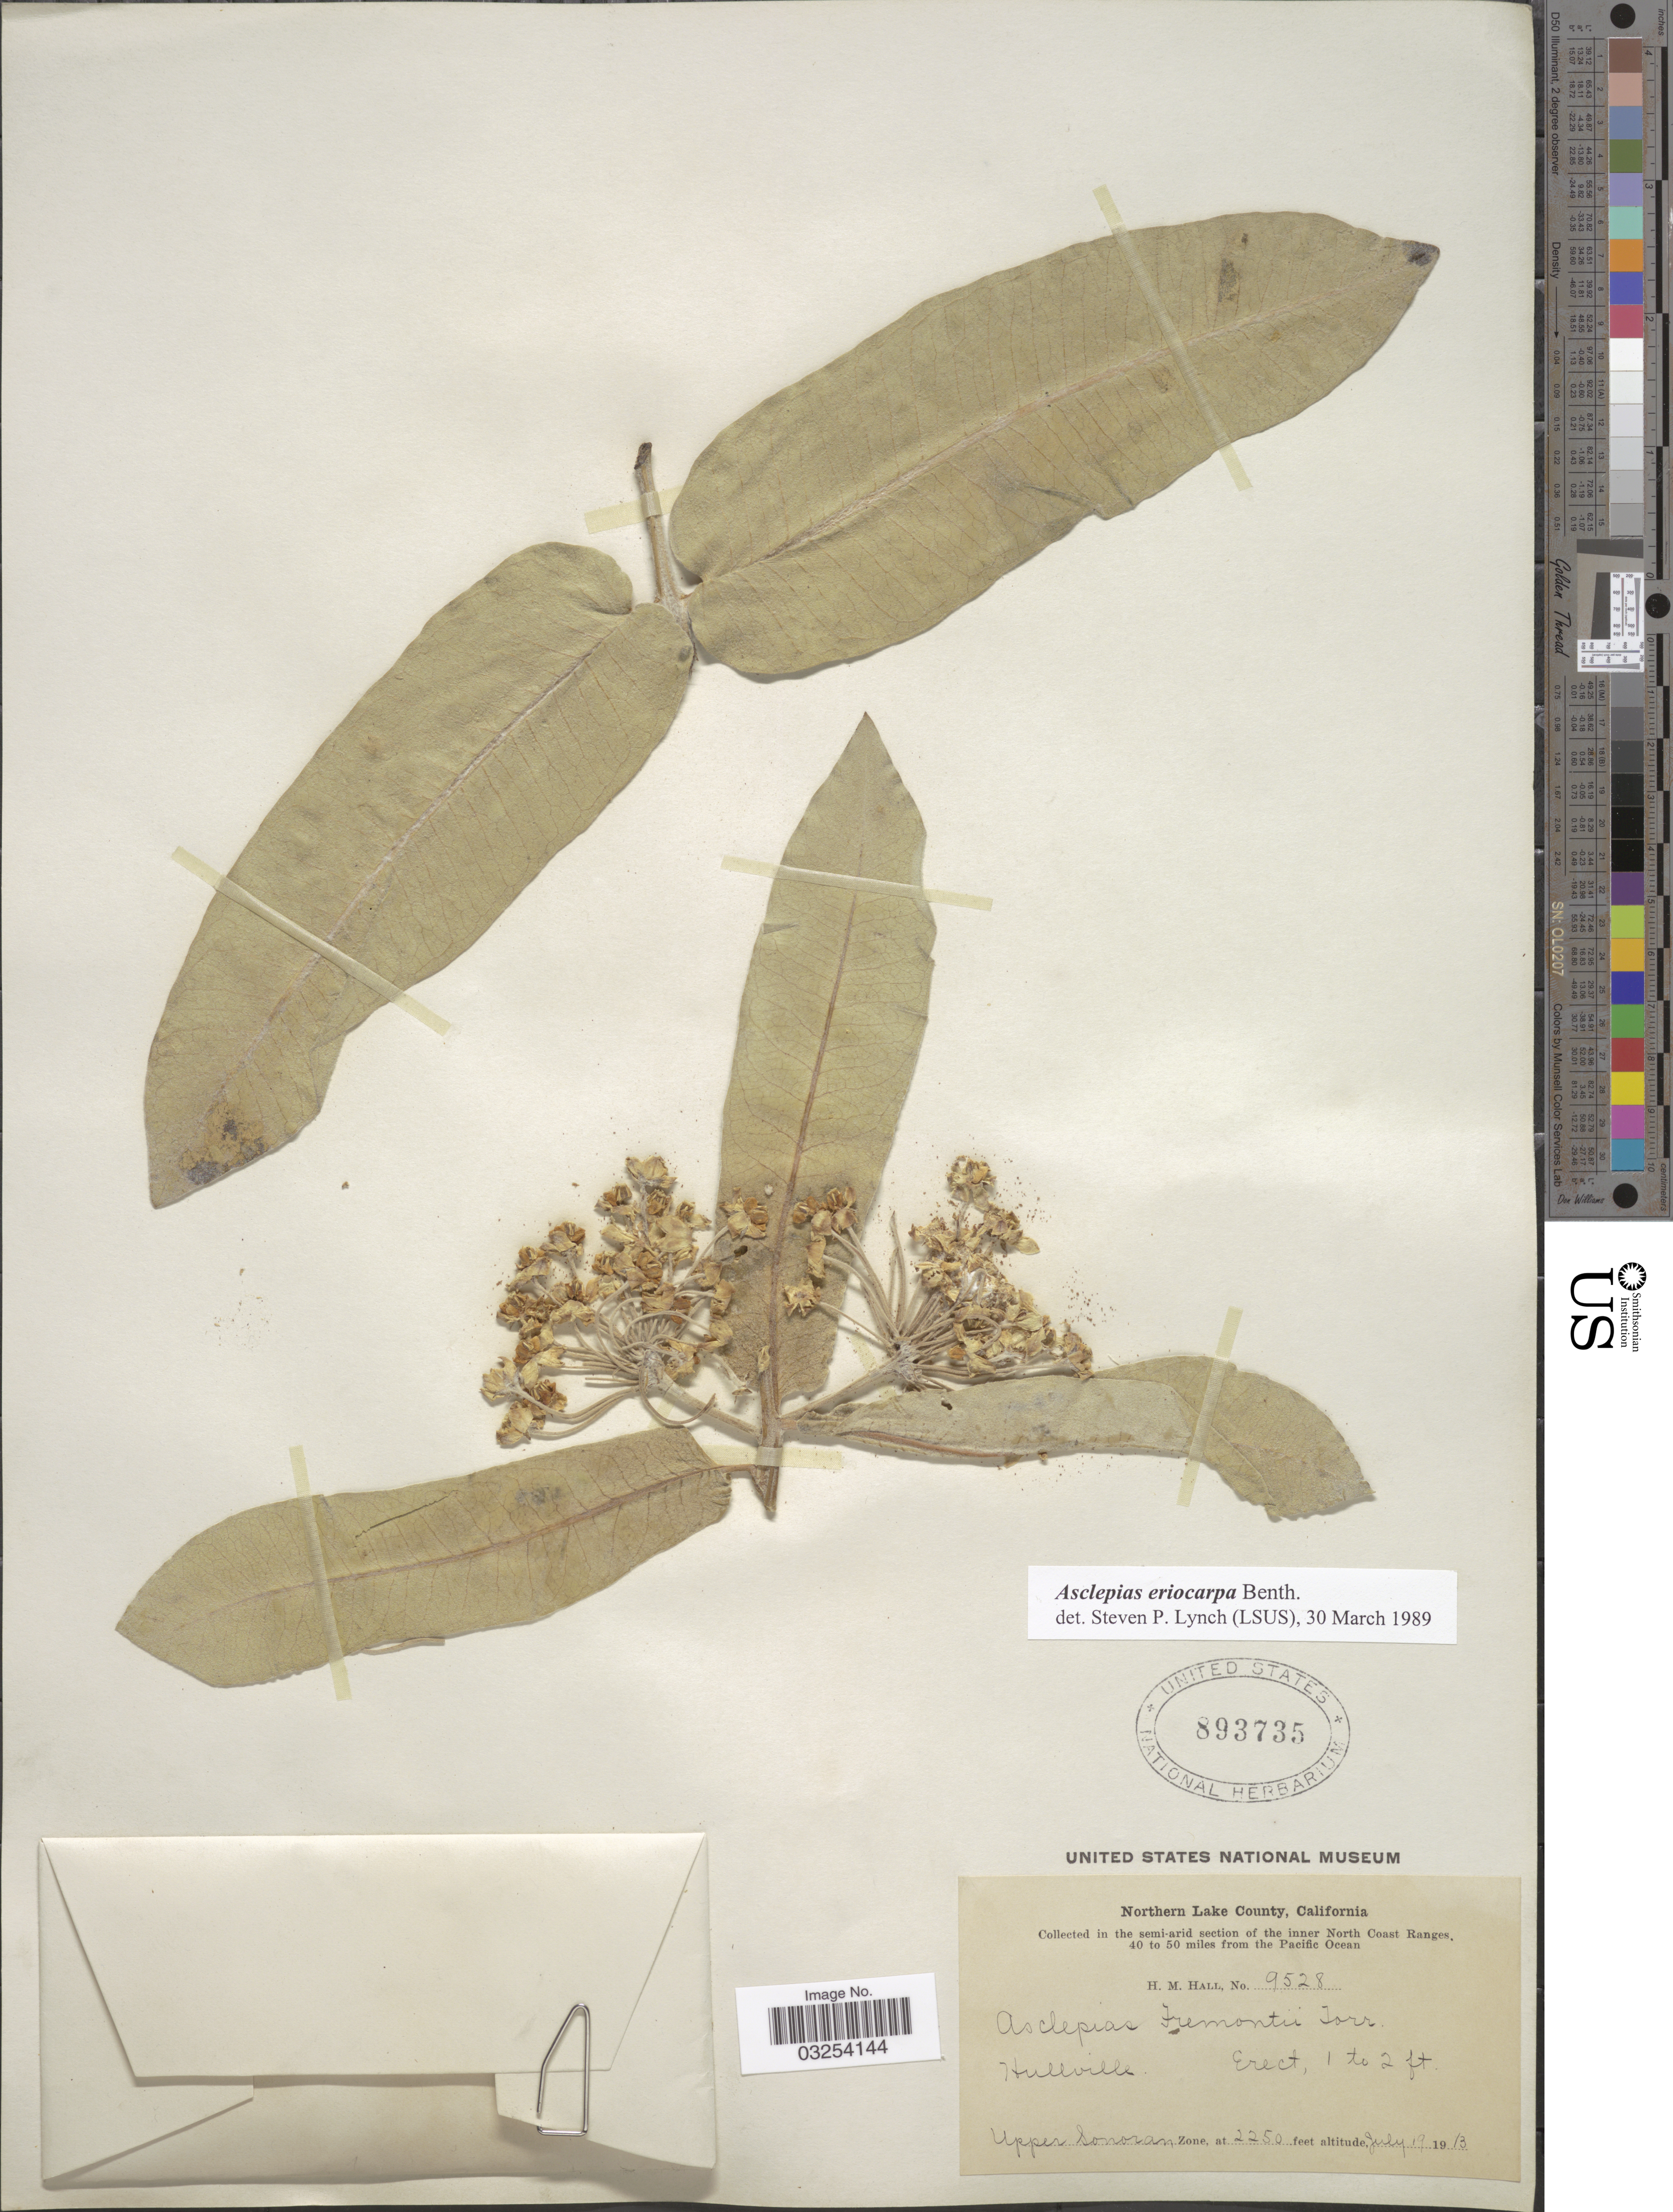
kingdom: Plantae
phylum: Tracheophyta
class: Magnoliopsida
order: Gentianales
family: Apocynaceae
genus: Asclepias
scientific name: Asclepias eriocarpa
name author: Benth.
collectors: H. M. Hall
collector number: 9528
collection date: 1913-07-19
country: United States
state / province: California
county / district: Lake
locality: Northern Lake County. In the semi-arid section of the inner North Coast Ranges, 40 to 50 miles from the Pacific Ocean. Hullville. Upper Sonoran Zone.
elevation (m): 686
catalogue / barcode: US 893735